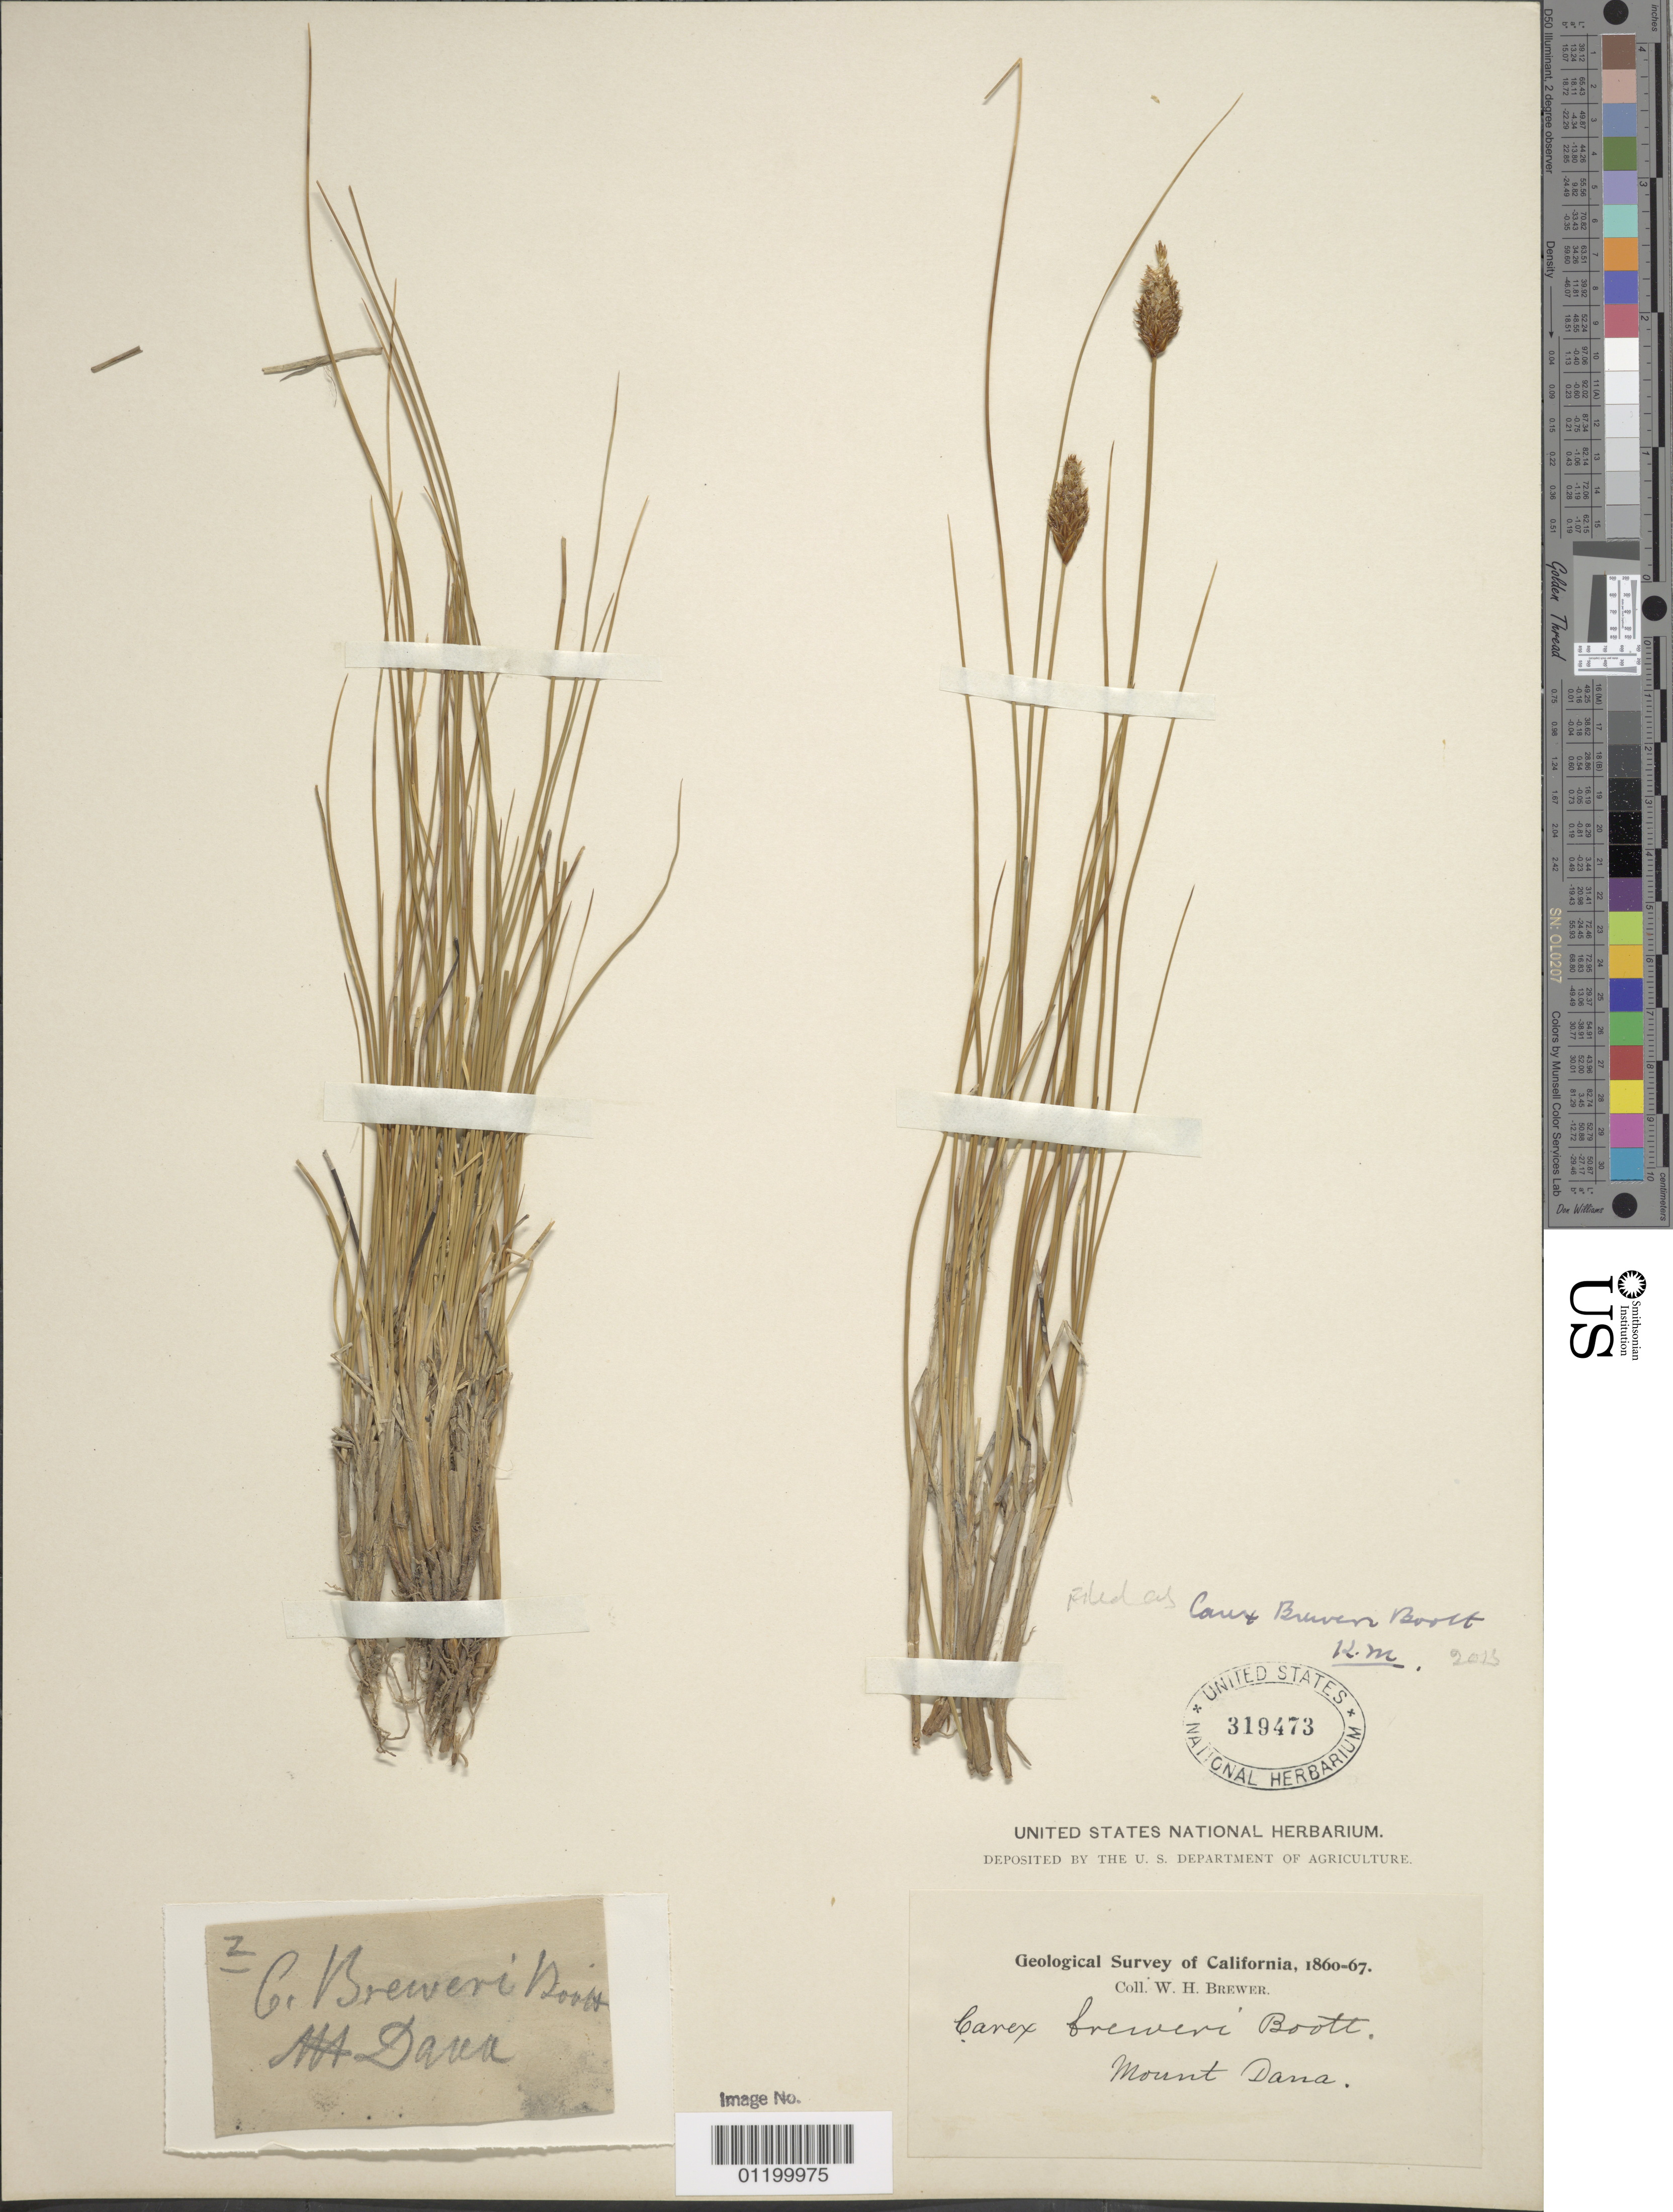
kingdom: Plantae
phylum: Tracheophyta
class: Liliopsida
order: Poales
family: Cyperaceae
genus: Carex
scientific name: Carex breweri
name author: Boott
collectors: W. H. Brewer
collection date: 1860/1867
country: United States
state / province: California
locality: Mount Dana.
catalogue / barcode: US 319473